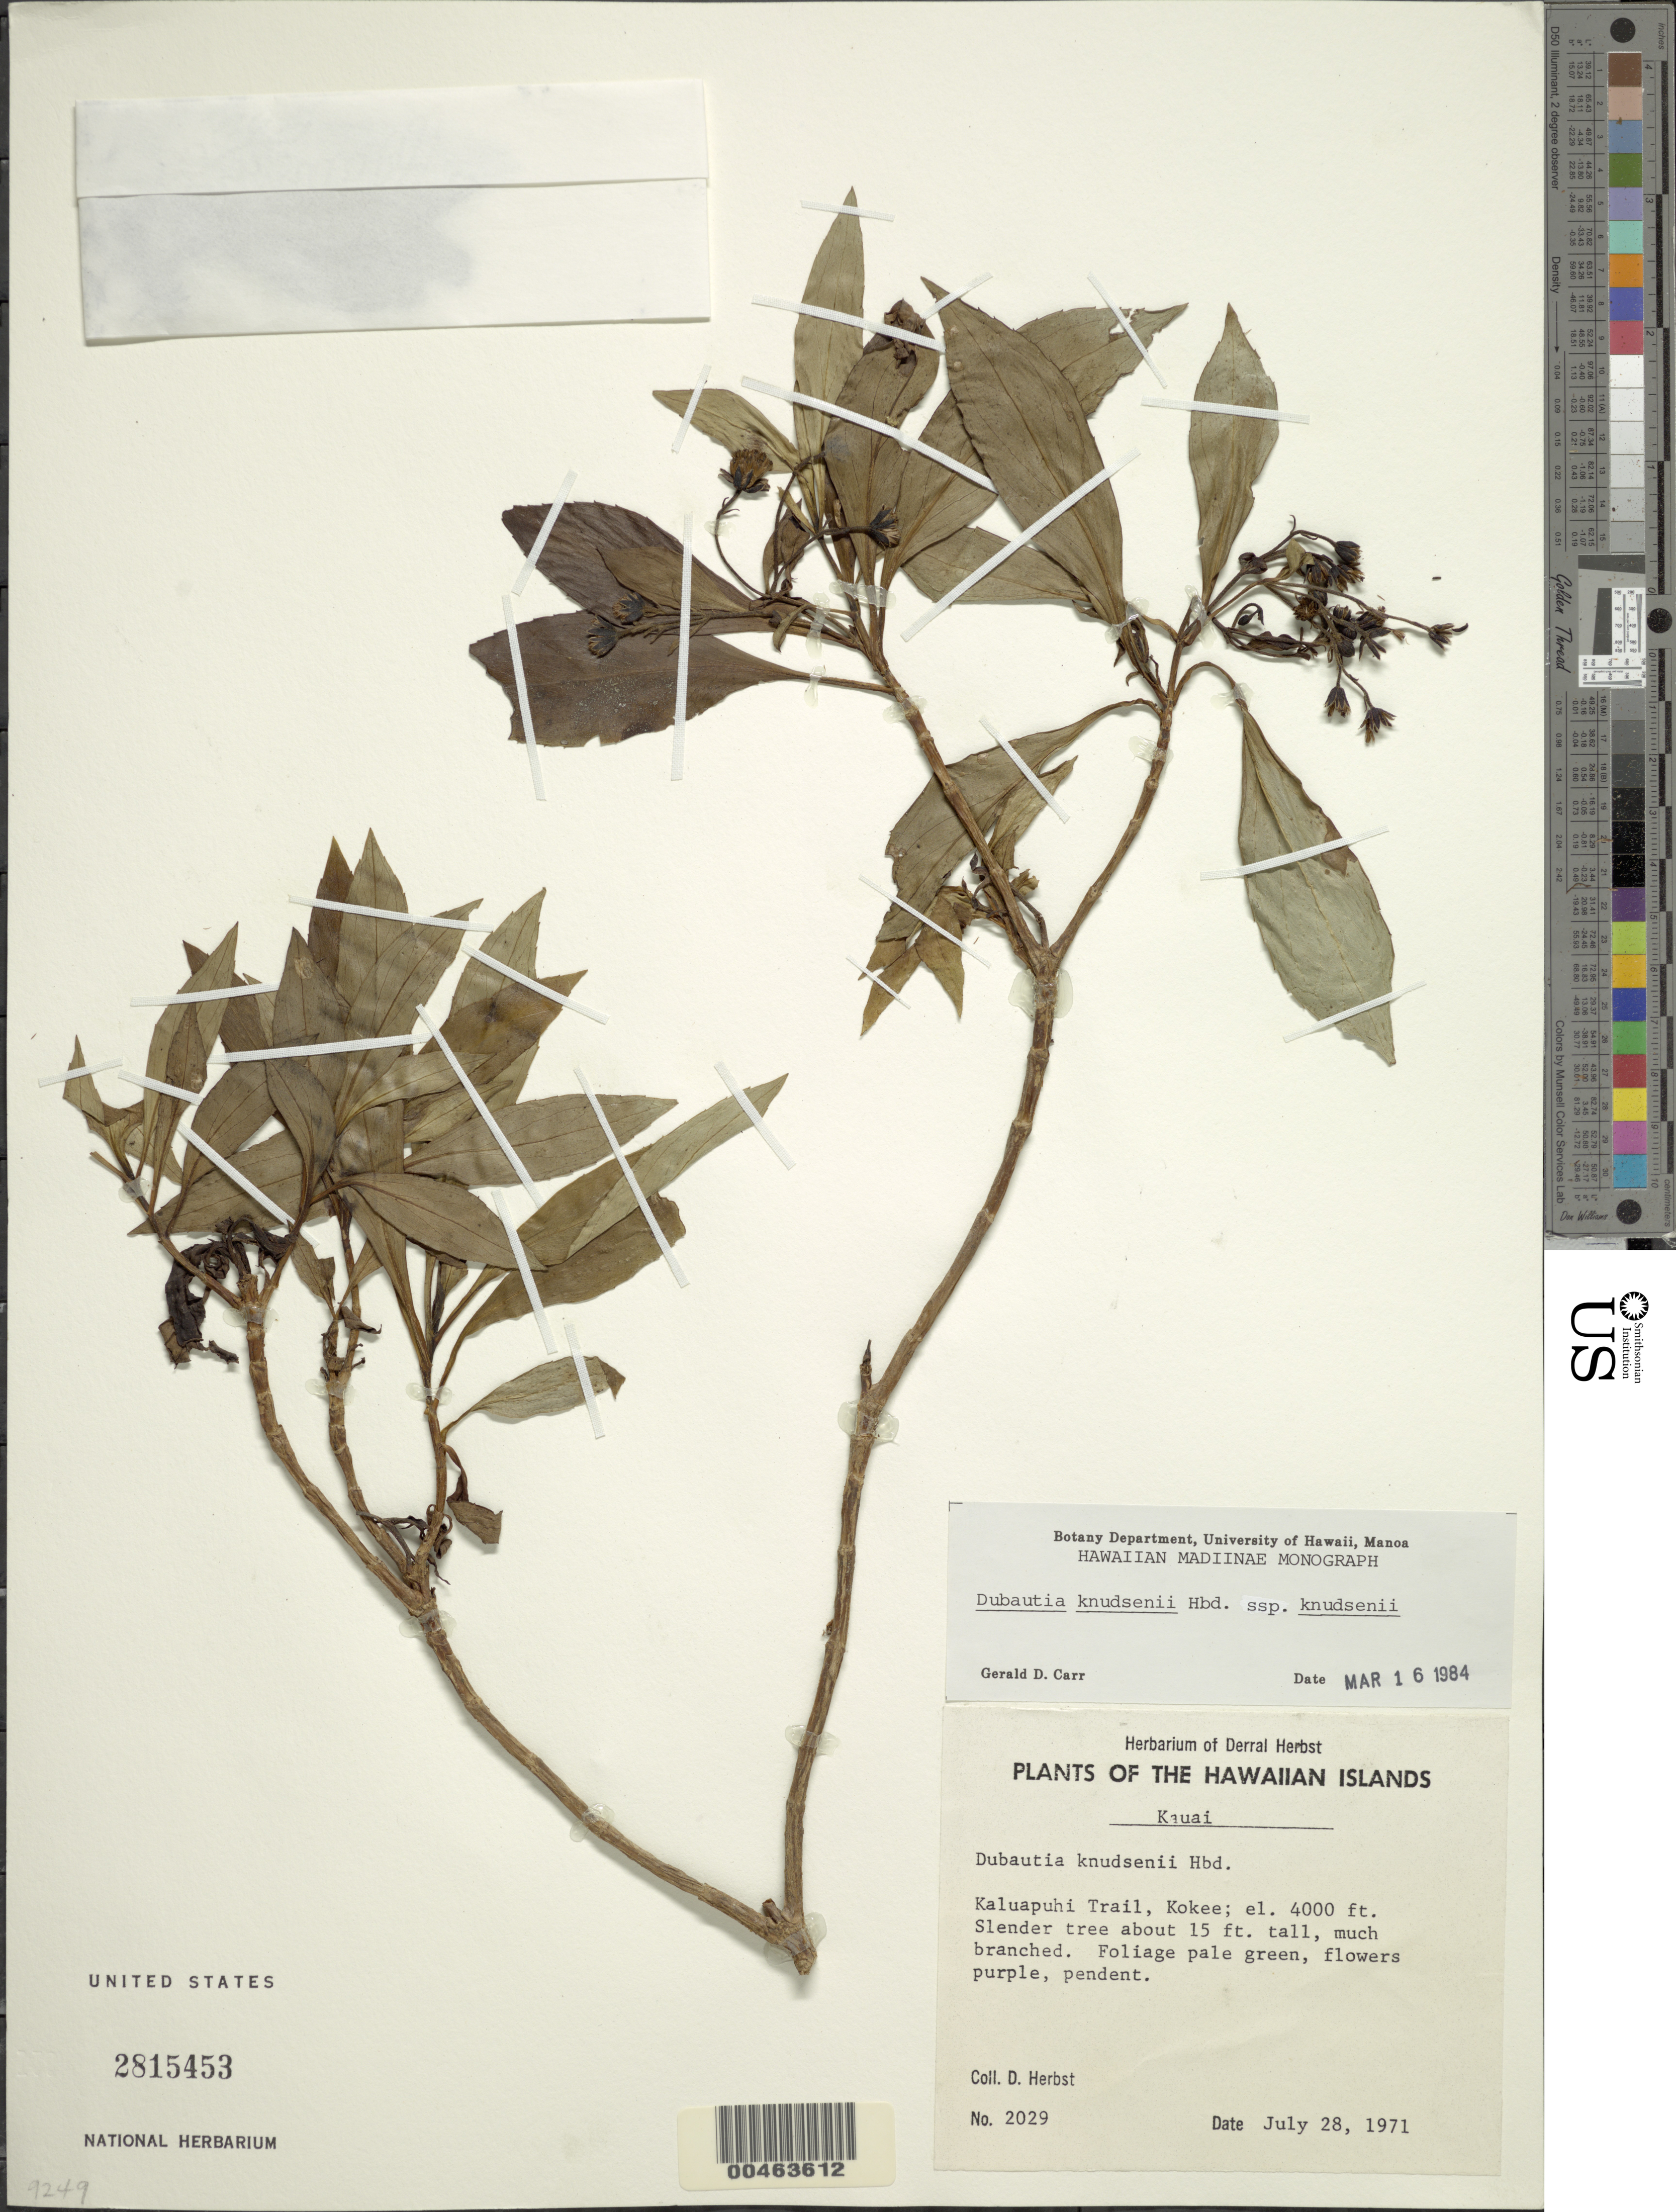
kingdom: Plantae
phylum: Tracheophyta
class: Magnoliopsida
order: Asterales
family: Asteraceae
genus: Dubautia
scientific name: Dubautia knudsenii subsp. knudsenii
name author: Hillebr.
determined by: Carr, G. D.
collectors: D. R. Herbst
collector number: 2029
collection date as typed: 28 Jul 1971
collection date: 1971-07-28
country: United States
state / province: Hawaii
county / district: Kauai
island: Kaua'i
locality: Kaluapuhi Trail, Kokee.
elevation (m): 1219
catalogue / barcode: US 2815453